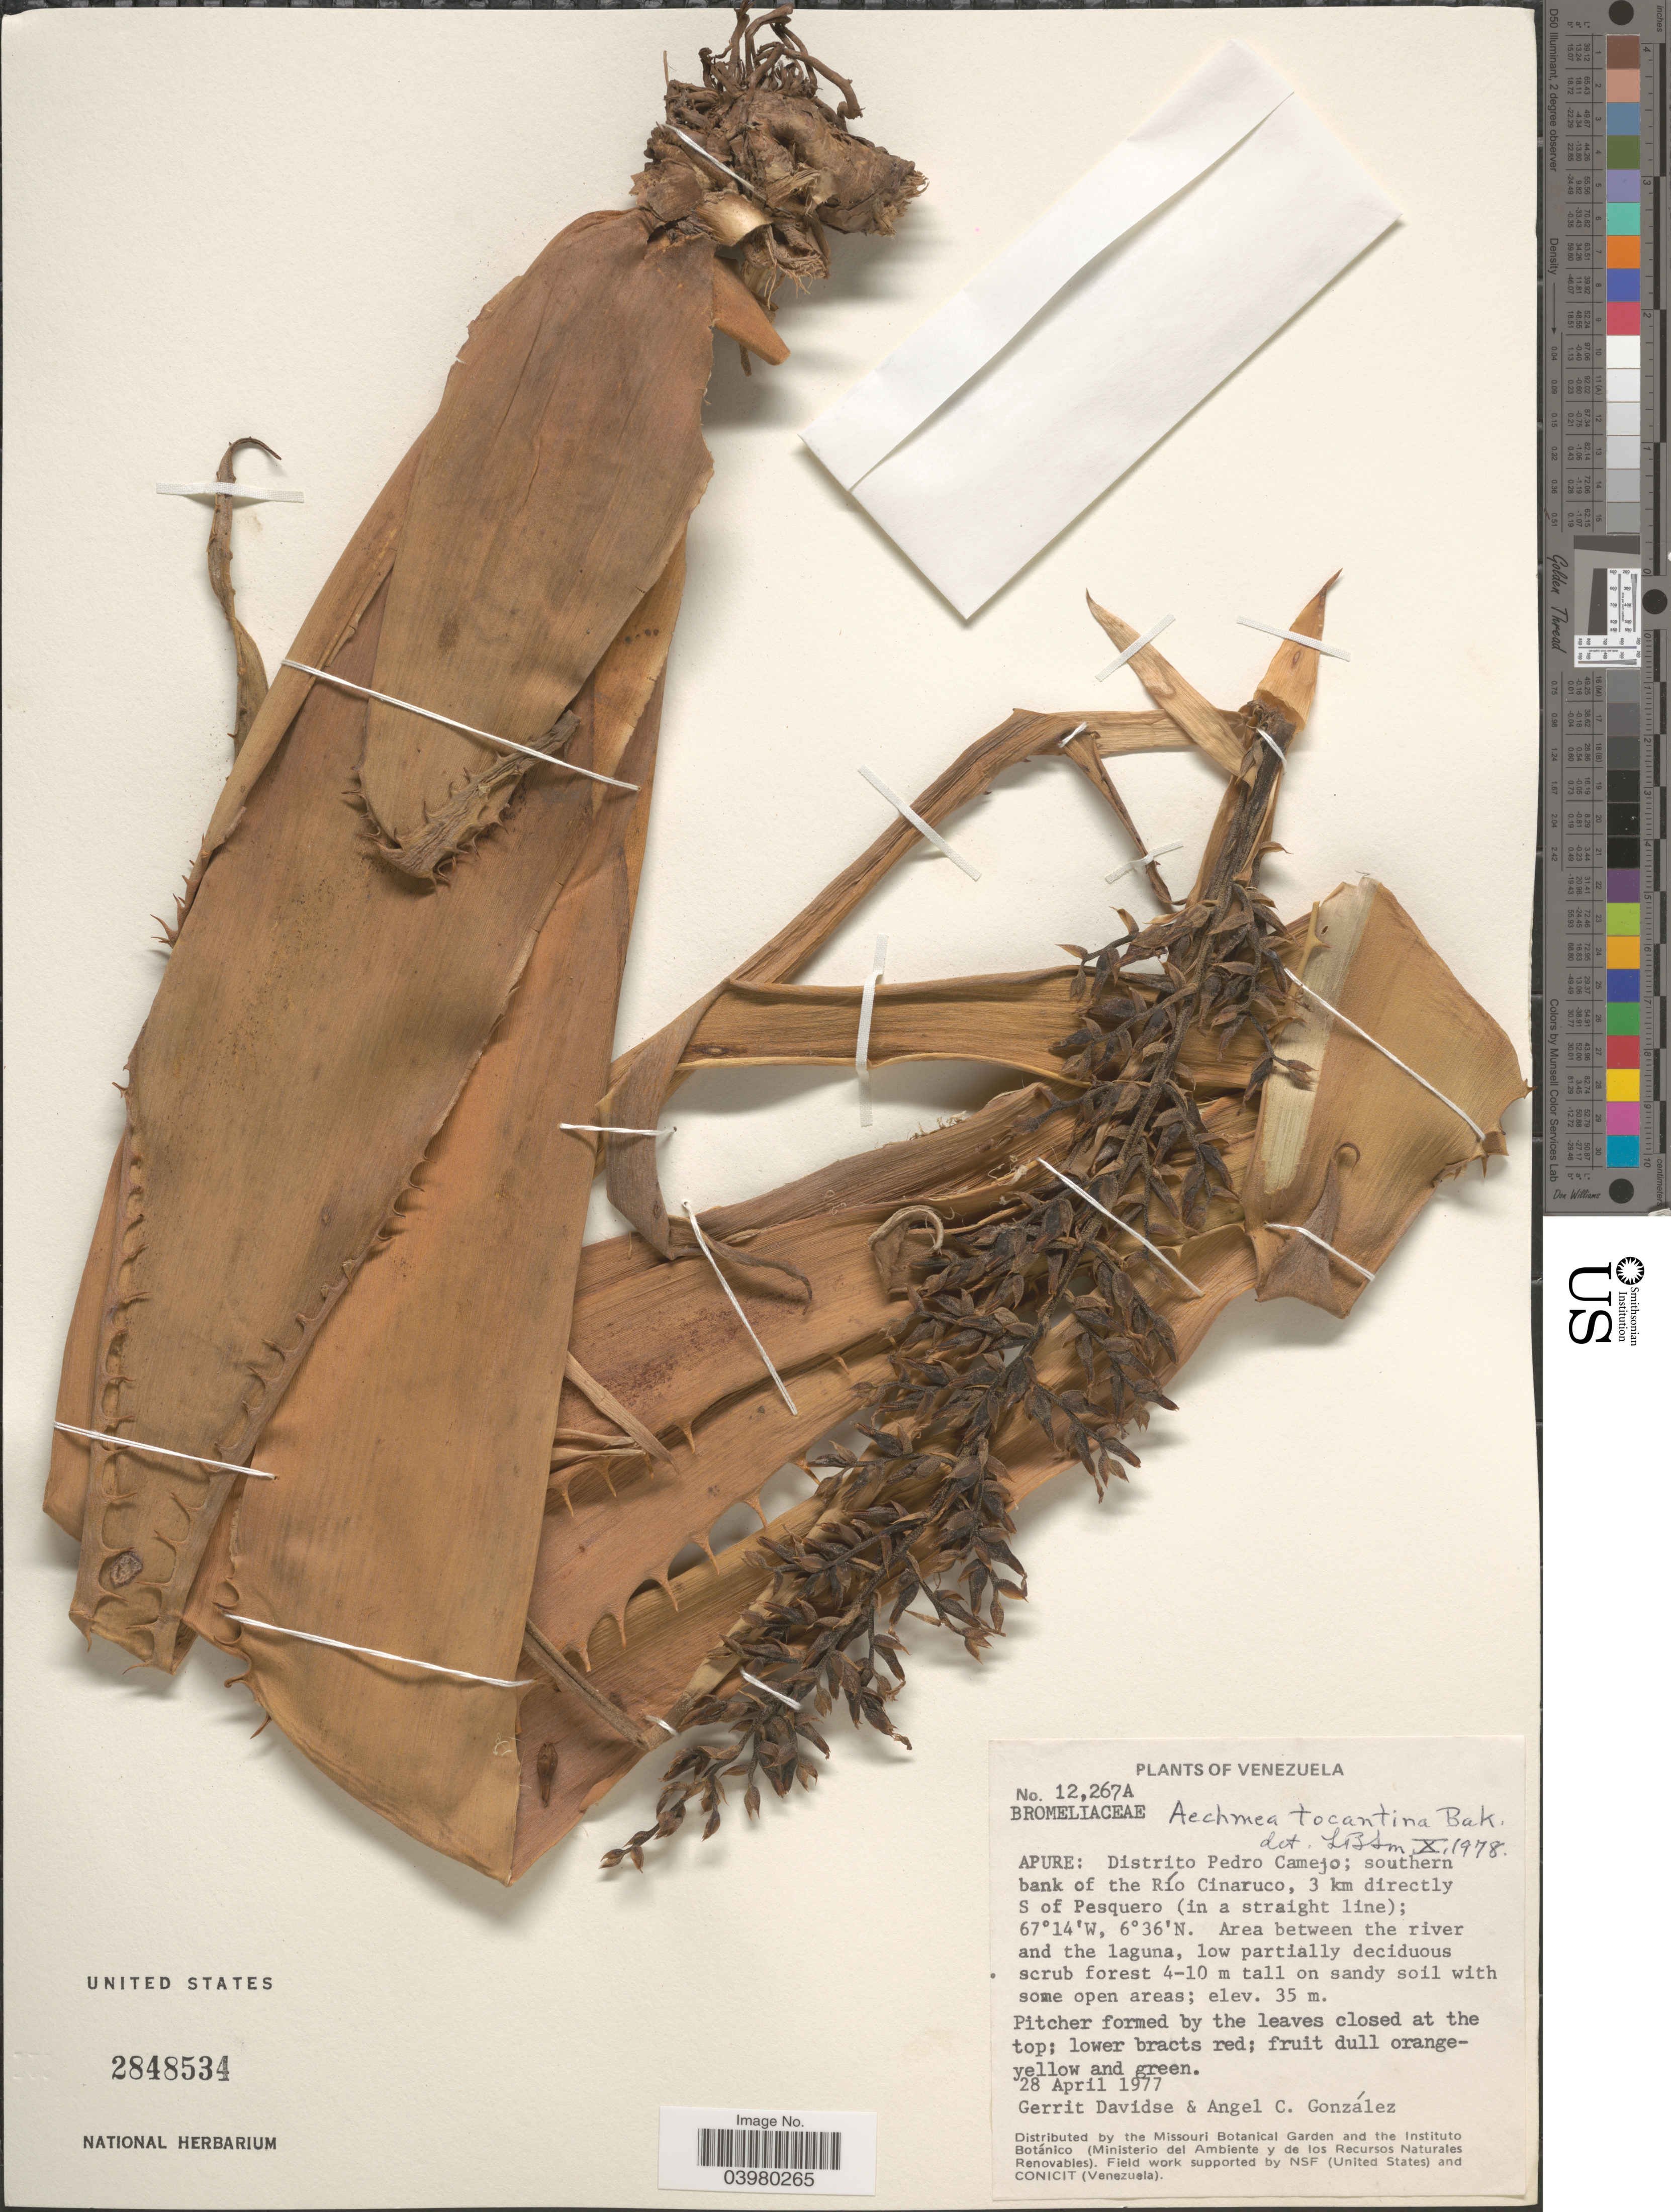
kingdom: Plantae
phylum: Tracheophyta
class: Liliopsida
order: Poales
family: Bromeliaceae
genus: Aechmea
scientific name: Aechmea tocantina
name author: Baker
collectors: G. Davidse & A. C. González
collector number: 12267A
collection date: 1977-04-28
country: Venezuela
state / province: Apure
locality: Distrito Pedro Camejo; southern bank of the Río Cinaruco, 3 km directly S of Pesquero (in a straight line).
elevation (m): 35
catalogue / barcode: US 2848534